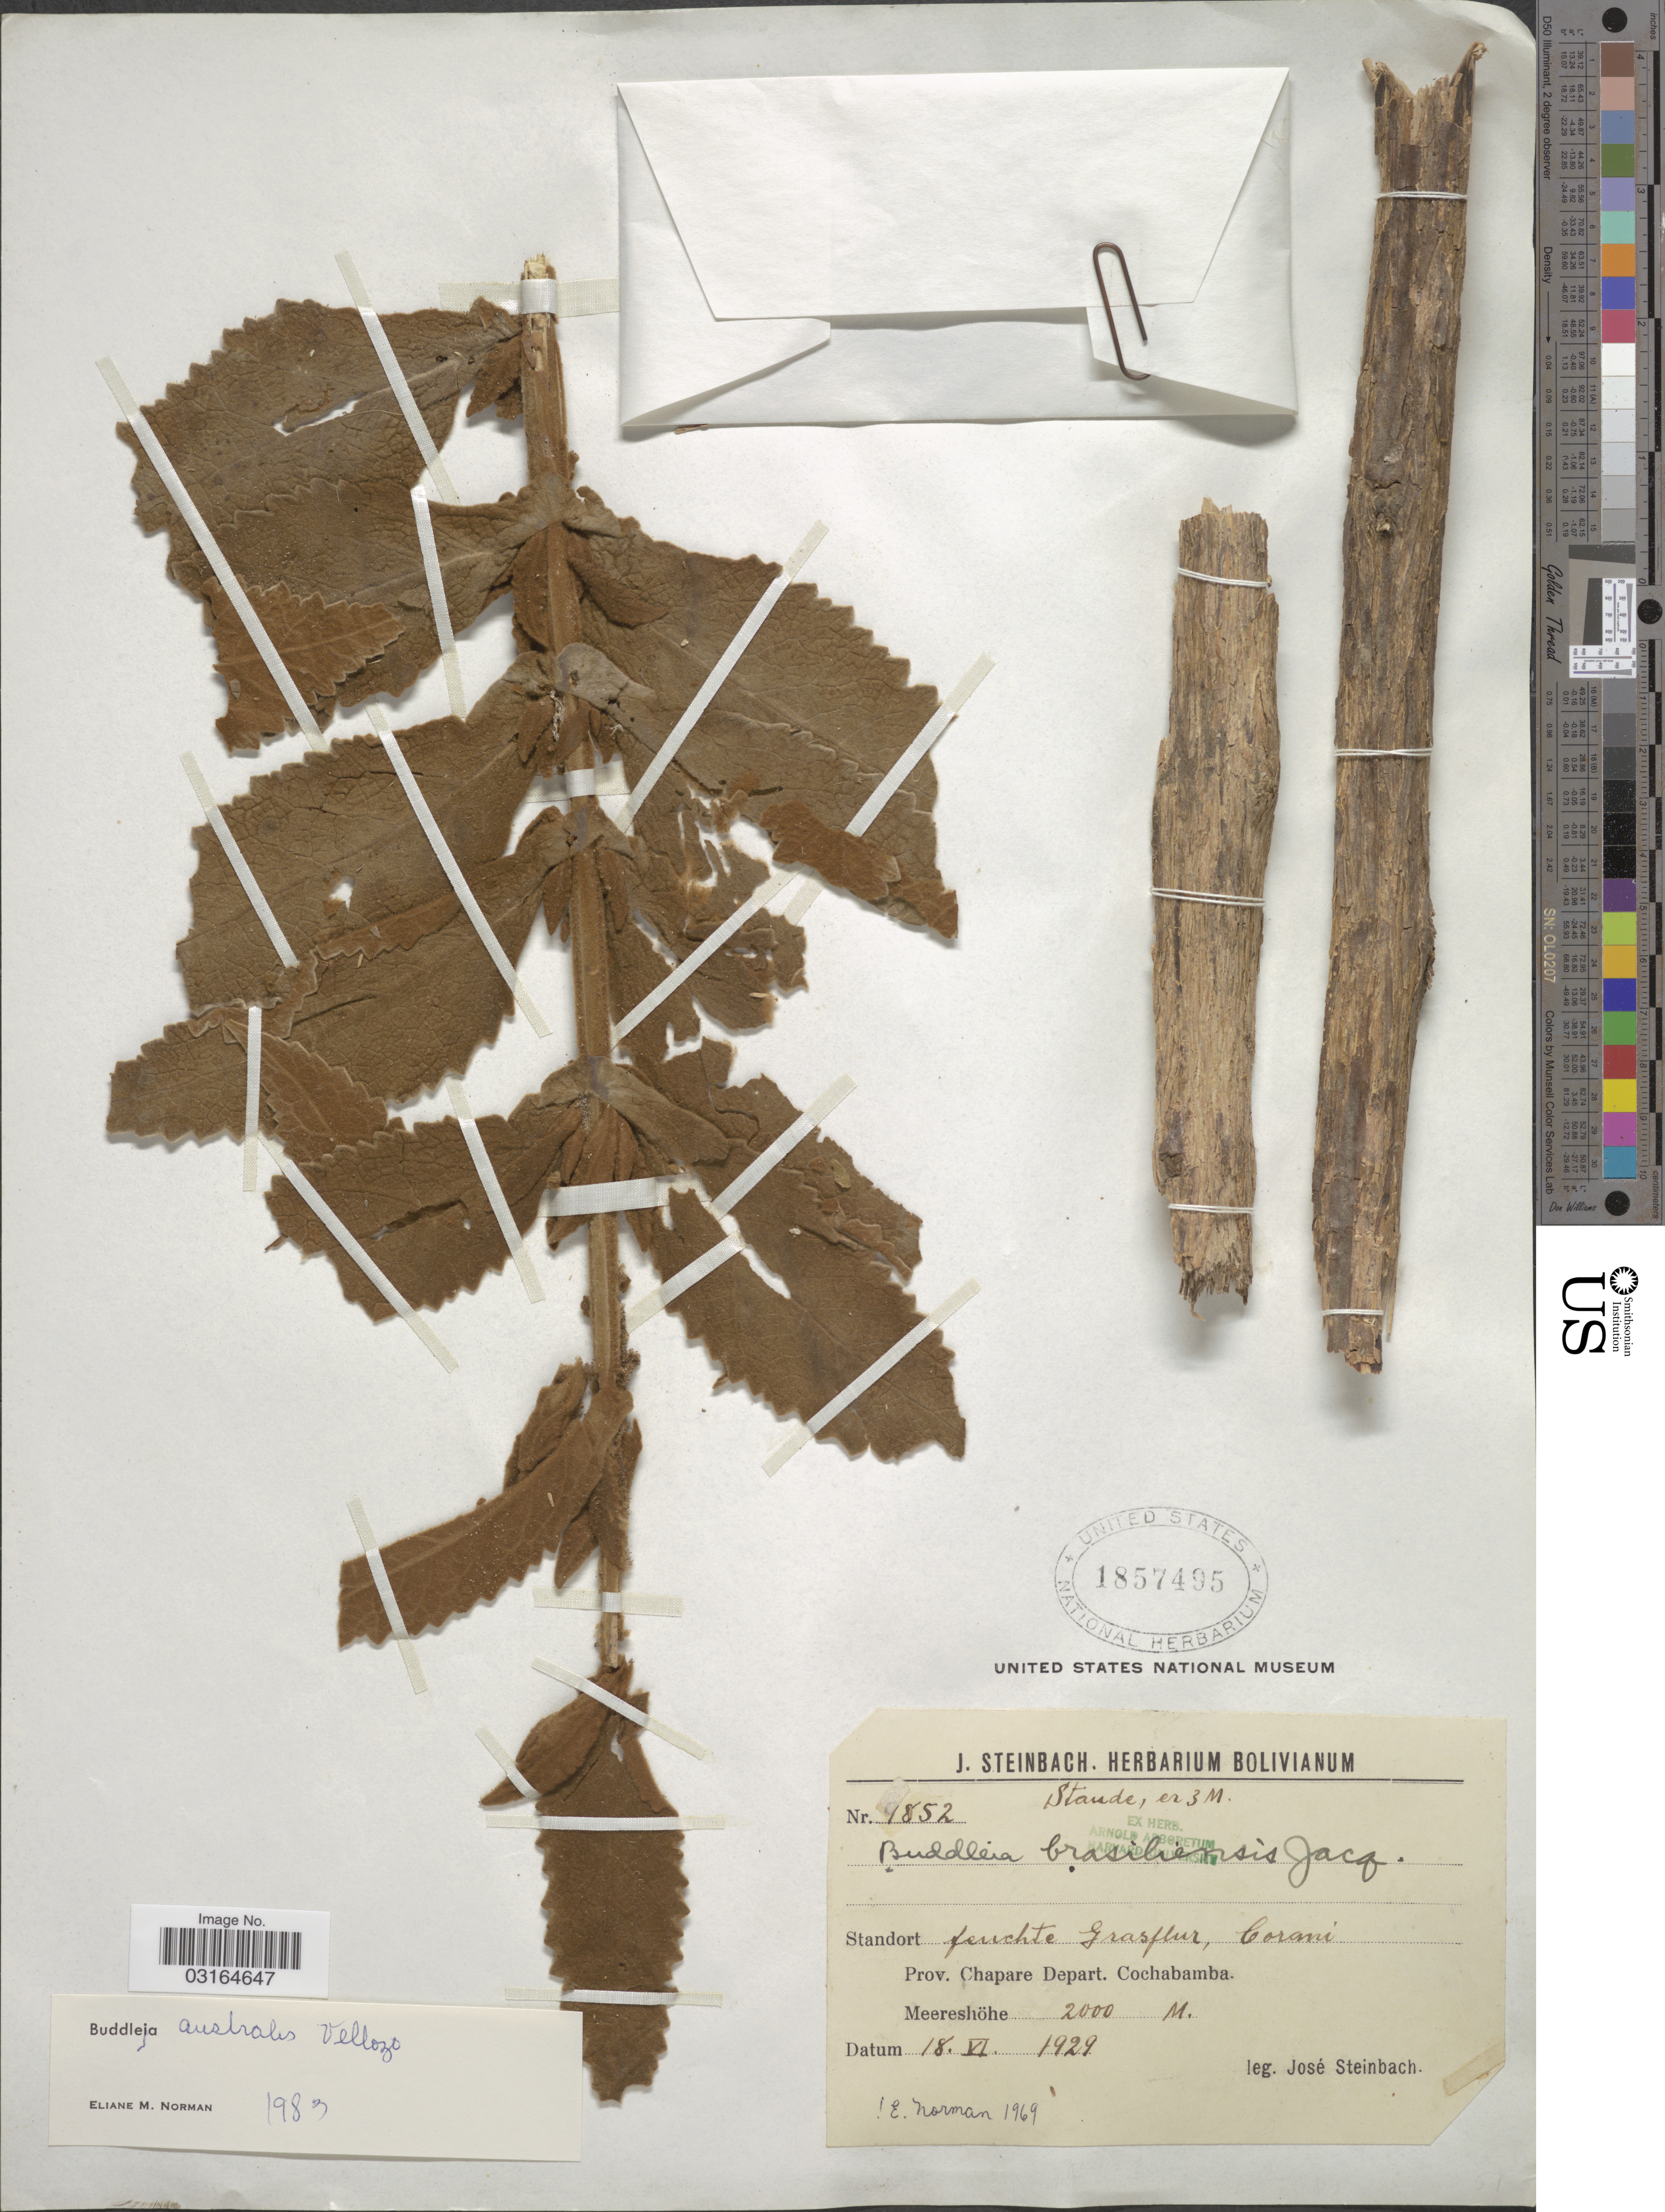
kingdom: Plantae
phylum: Tracheophyta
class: Magnoliopsida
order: Lamiales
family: Scrophulariaceae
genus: Buddleja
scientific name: Buddleja stachyoides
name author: Cham. & Schltdl.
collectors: J. Steinbach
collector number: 9852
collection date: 1929-06-18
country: Bolivia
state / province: Cochabamba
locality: Standfort feuchte Grasflur, Corani. Prov. Chapare Depart. Cochabamba.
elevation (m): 2000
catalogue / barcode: US 1857495